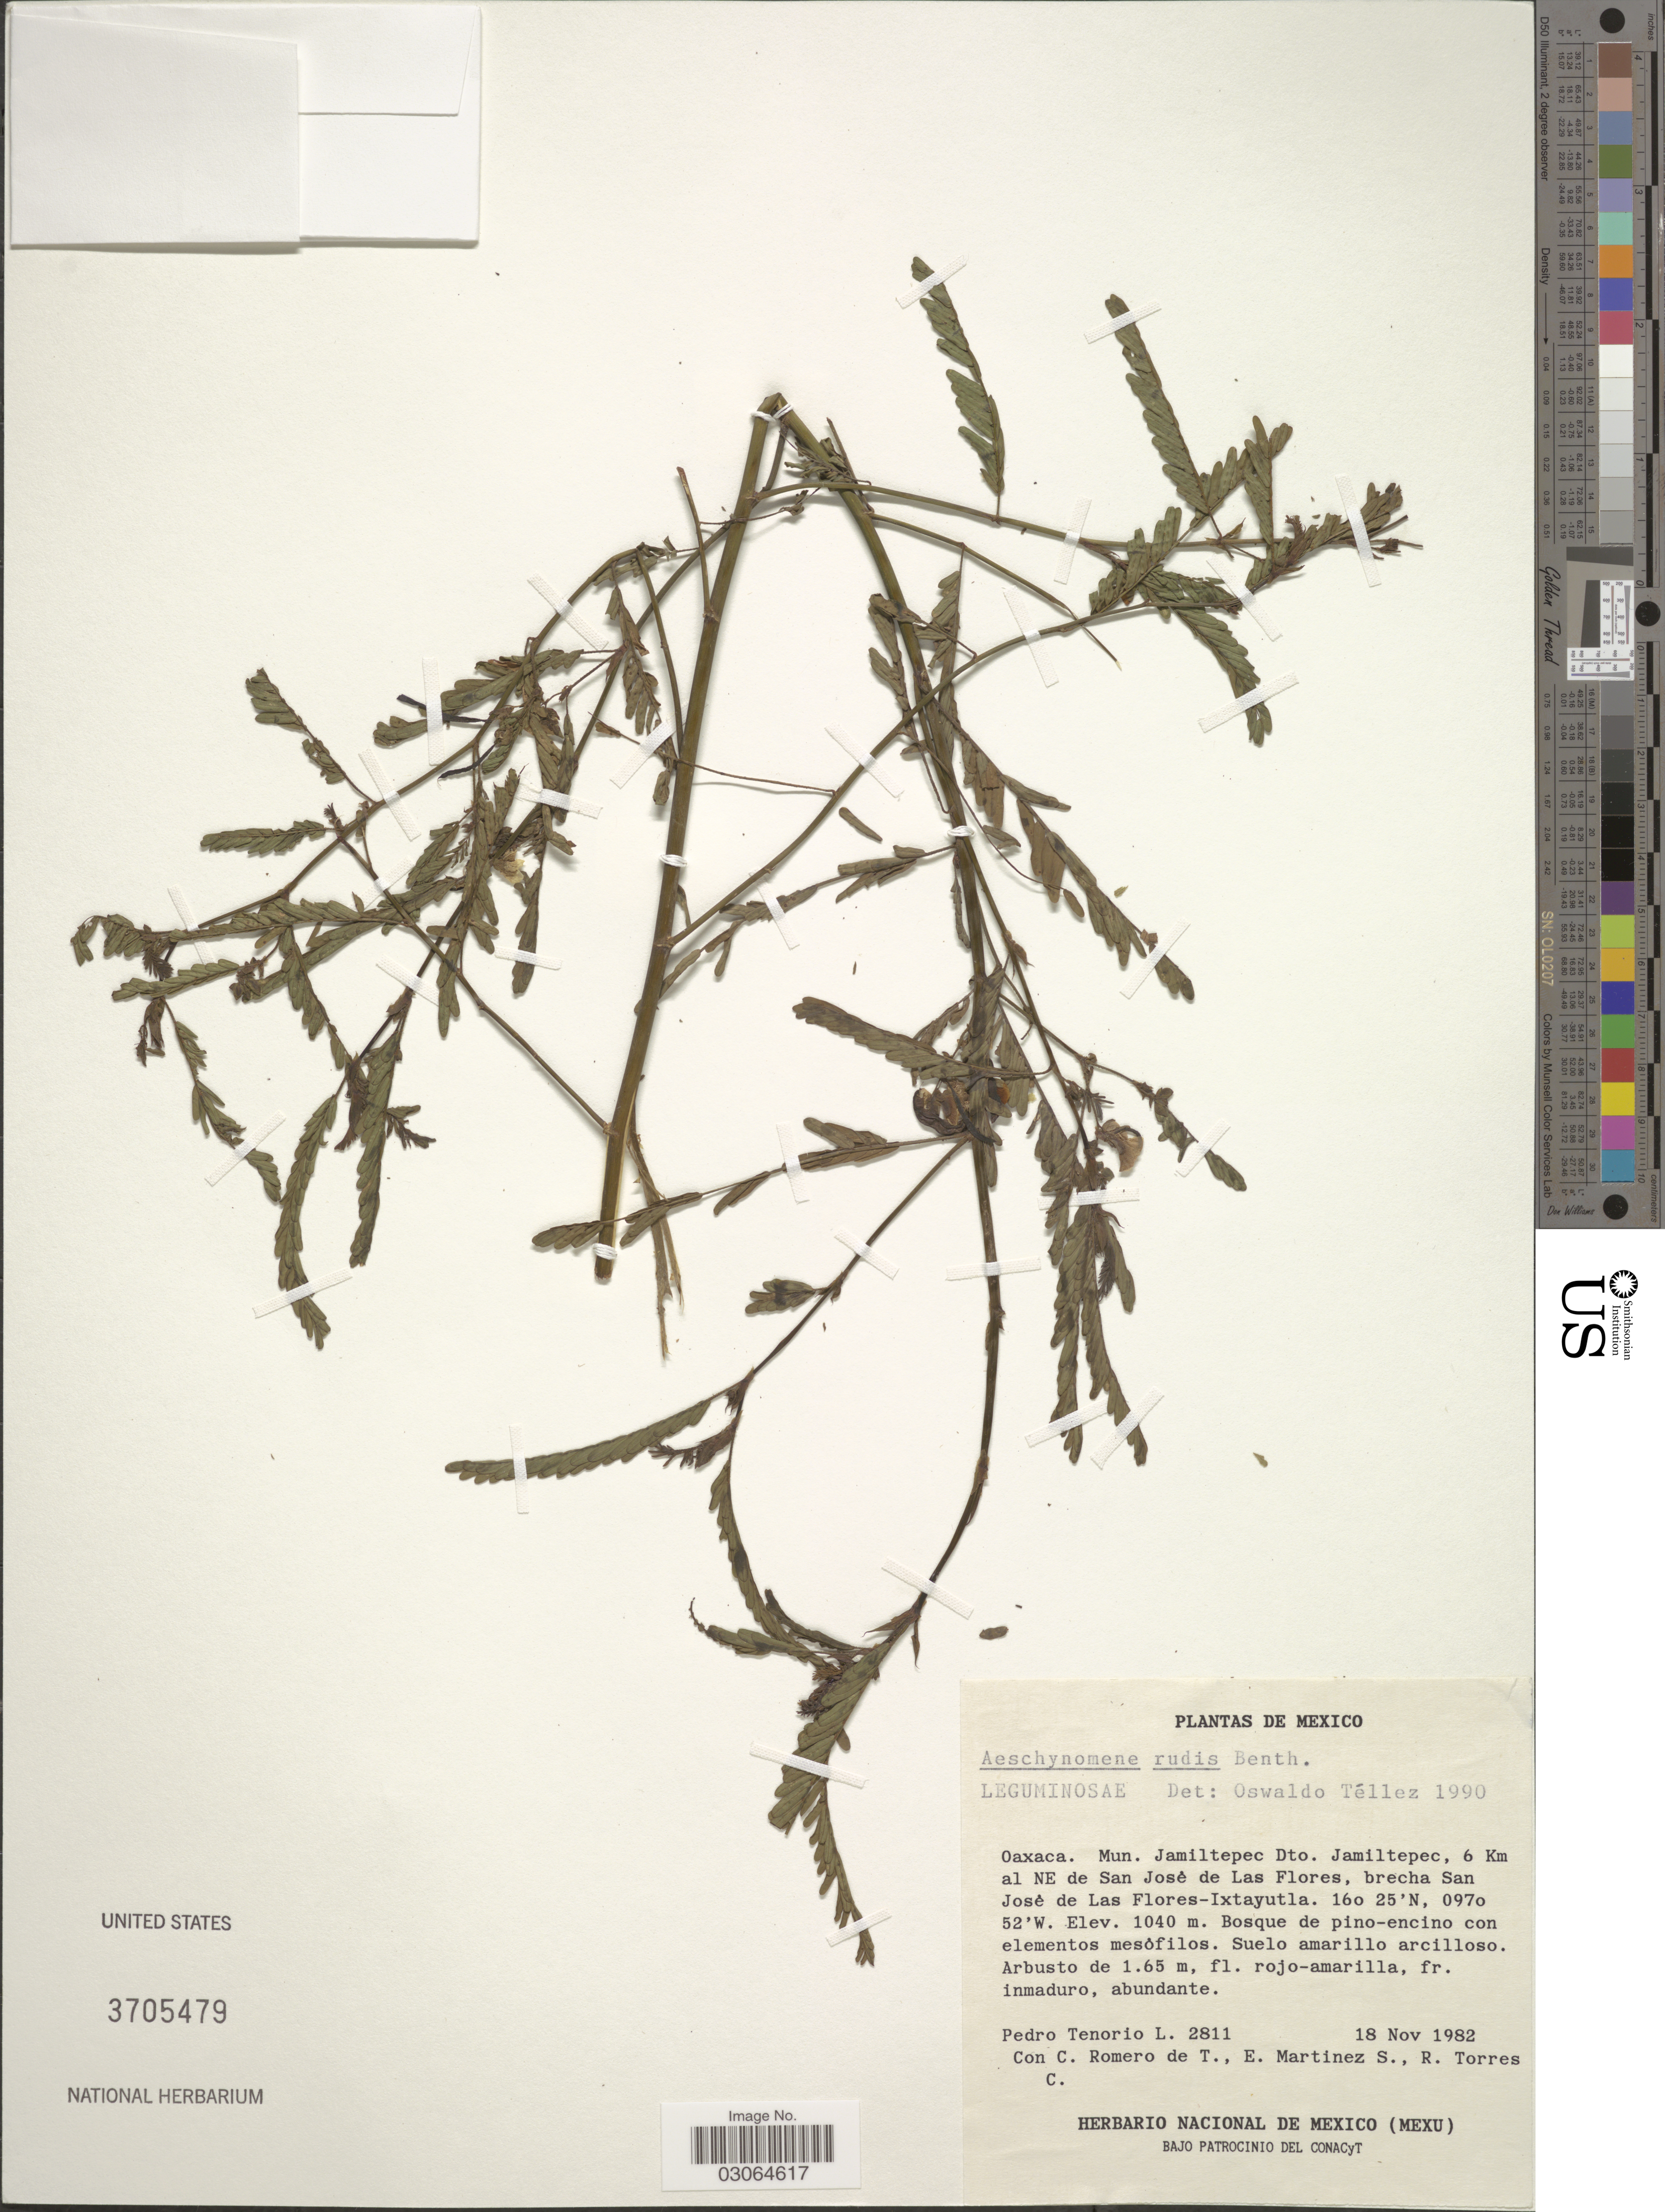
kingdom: Plantae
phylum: Tracheophyta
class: Magnoliopsida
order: Fabales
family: Fabaceae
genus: Aeschynomene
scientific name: Aeschynomene sensitiva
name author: Sw.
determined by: Antunes, L.L.C.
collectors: P. Tenorio L., C. Romero de T., E. M. Martínez S. & R. Torres C.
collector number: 2811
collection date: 1982-11-18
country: Mexico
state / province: Oaxaca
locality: Mun. Jamiltepec Dto. Jamiltepec, 6 Km al NE de San José de Las Flores, brecha San José de Las Flores-Ixtayutla.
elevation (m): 1040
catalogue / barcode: US 3705479